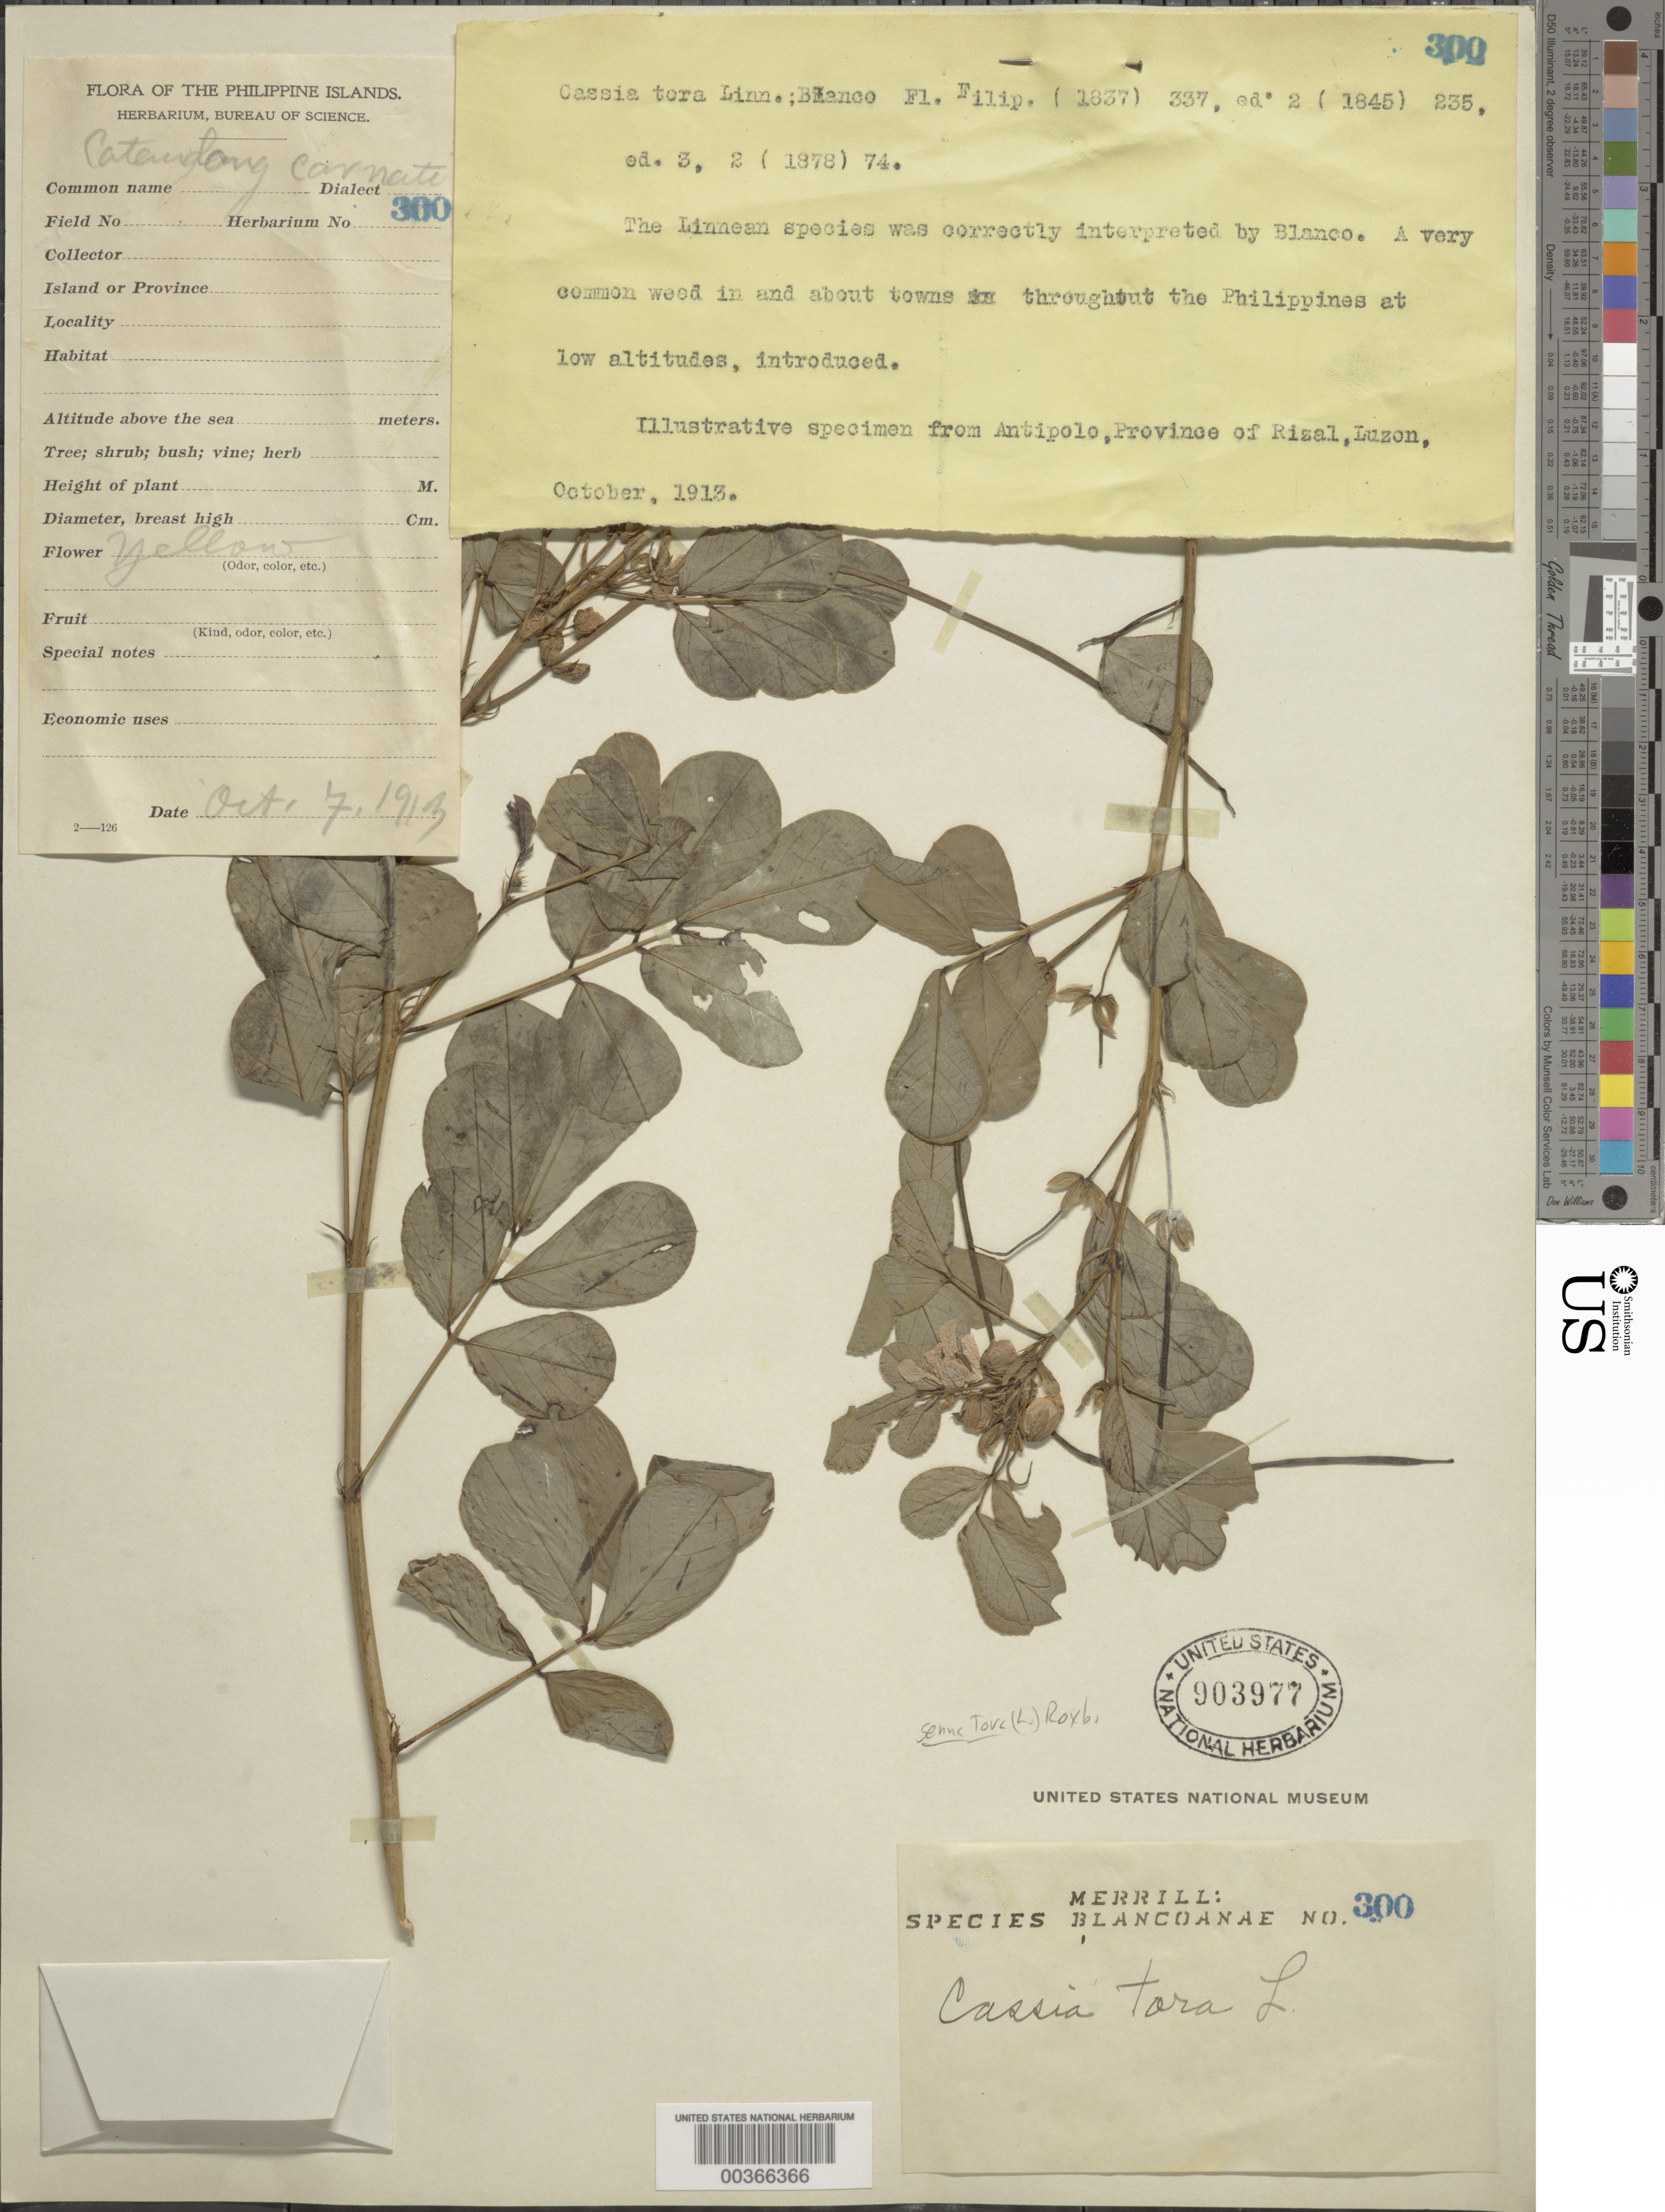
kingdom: Plantae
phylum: Tracheophyta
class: Magnoliopsida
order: Fabales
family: Fabaceae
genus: Senna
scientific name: Senna tora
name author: (L.) Roxb.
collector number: Sp. Blancoan. 0300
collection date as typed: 07 Oct 1913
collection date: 1913-10-07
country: Philippines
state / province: Calabarzon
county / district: Rizal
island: Luzon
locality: Antipolo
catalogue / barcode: US 903977